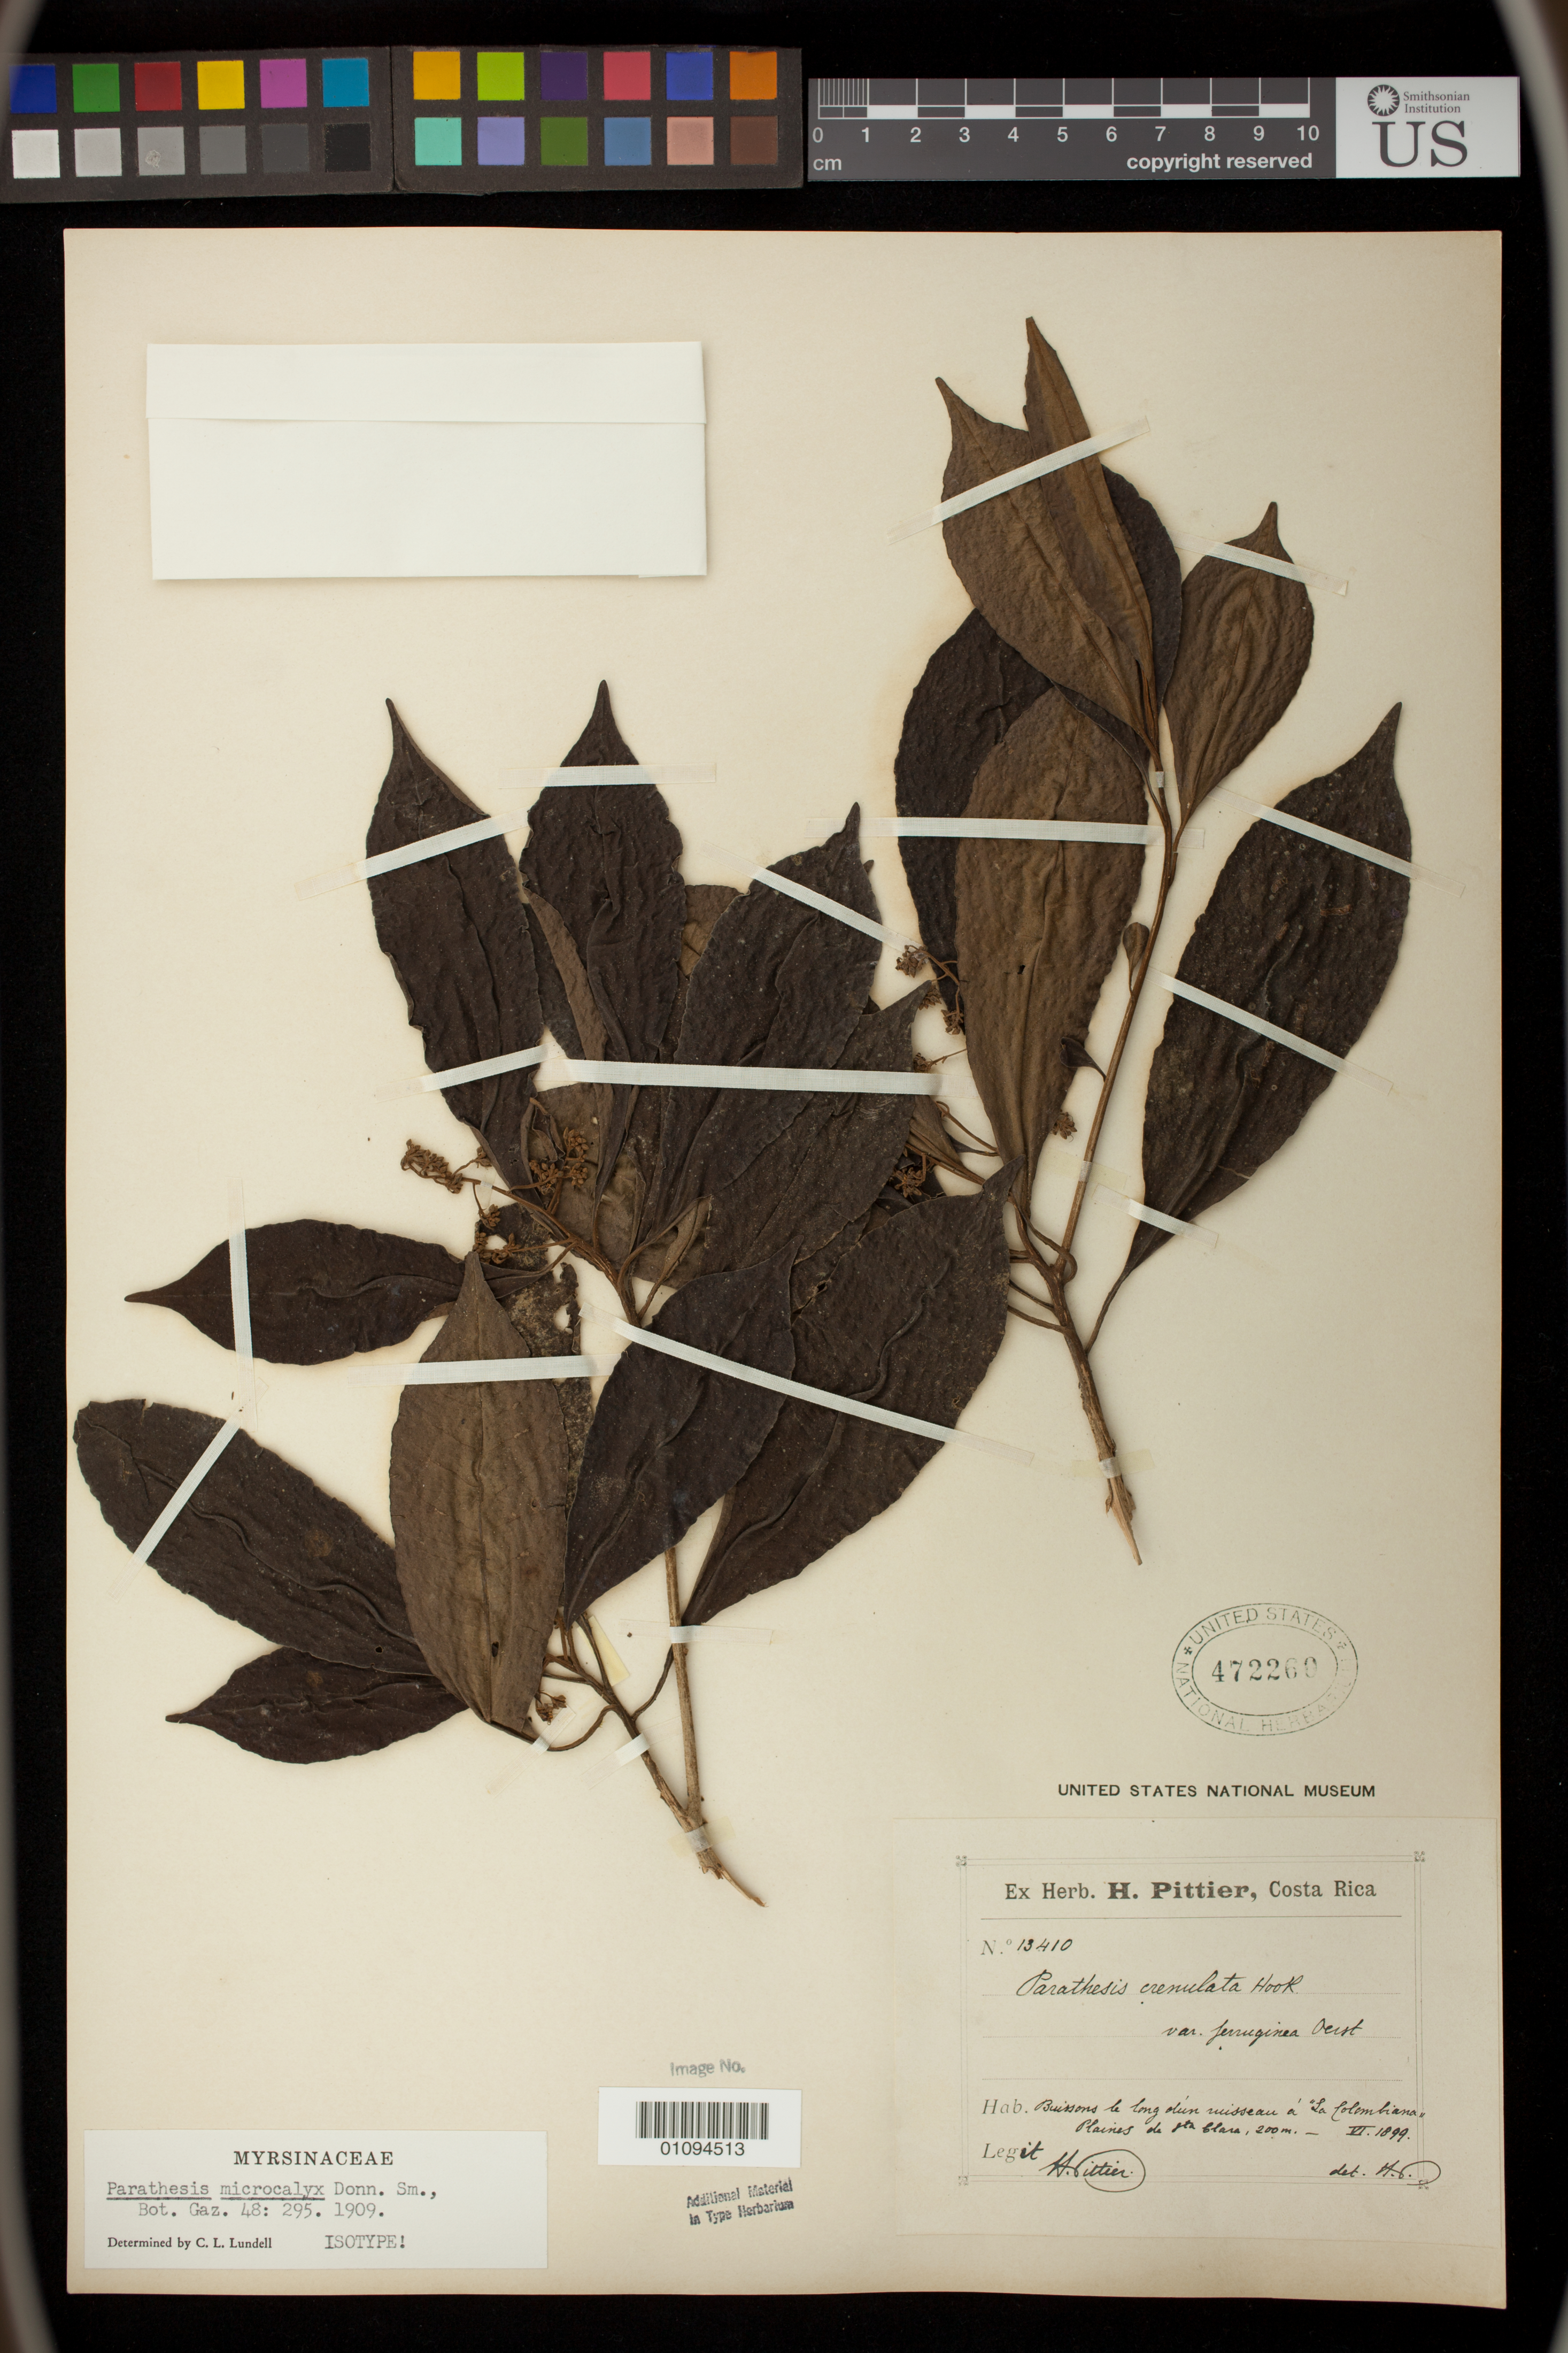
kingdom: Plantae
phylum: Tracheophyta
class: Magnoliopsida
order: Ericales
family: Primulaceae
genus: Parathesis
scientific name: Parathesis microcalyx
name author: Donn. Sm.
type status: Isotype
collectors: H. F. Pittier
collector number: Pittier13410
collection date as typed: Jun 1899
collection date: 1899-06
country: Costa Rica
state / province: Limón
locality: La Colombiana, Llanuras de Santa Clara.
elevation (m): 200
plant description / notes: Pittier(Donn. Sm.)7591=Pittier 13410.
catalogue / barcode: US 472260